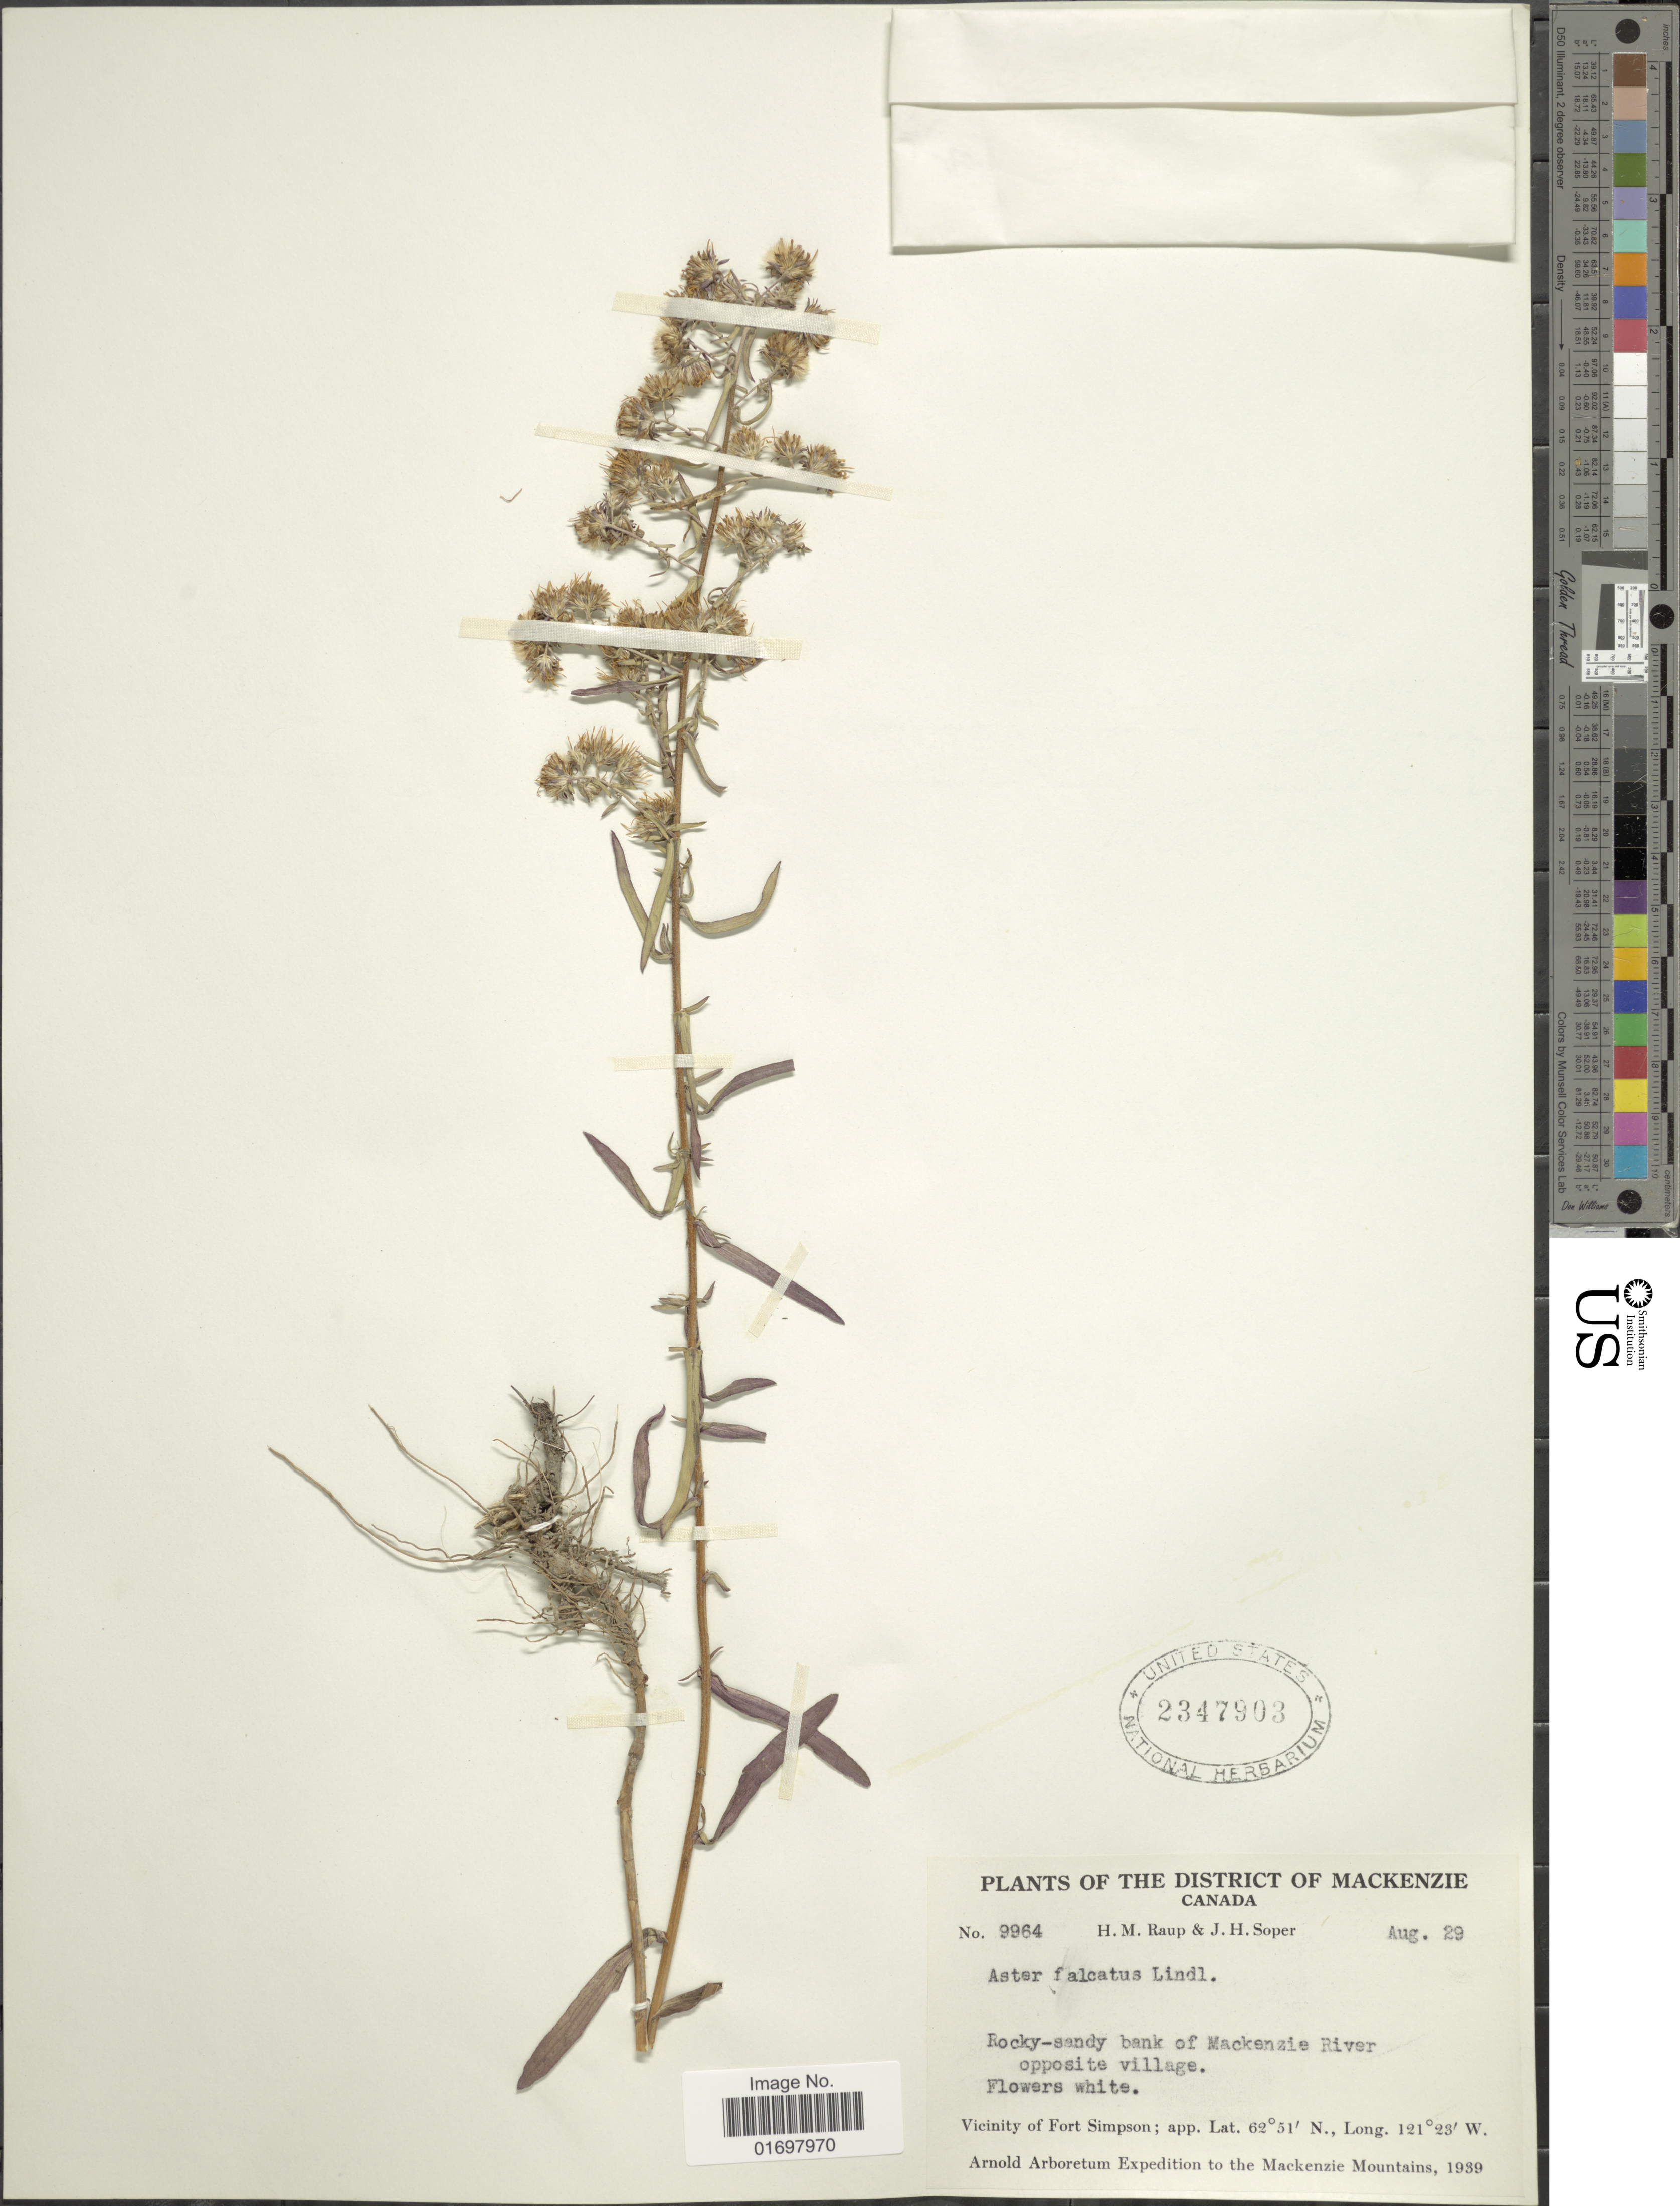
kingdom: Plantae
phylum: Tracheophyta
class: Magnoliopsida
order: Asterales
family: Asteraceae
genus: Symphyotrichum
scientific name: Symphyotrichum falcatum var. commutatum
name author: (Torr. & A. Gray) G.L. Nesom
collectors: H. Raup & J. H. Soper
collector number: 9964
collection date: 1939-08-29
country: Canada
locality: District of Mackenzie , Canada. Vicinity of Fort Simpson.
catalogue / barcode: US 2347903